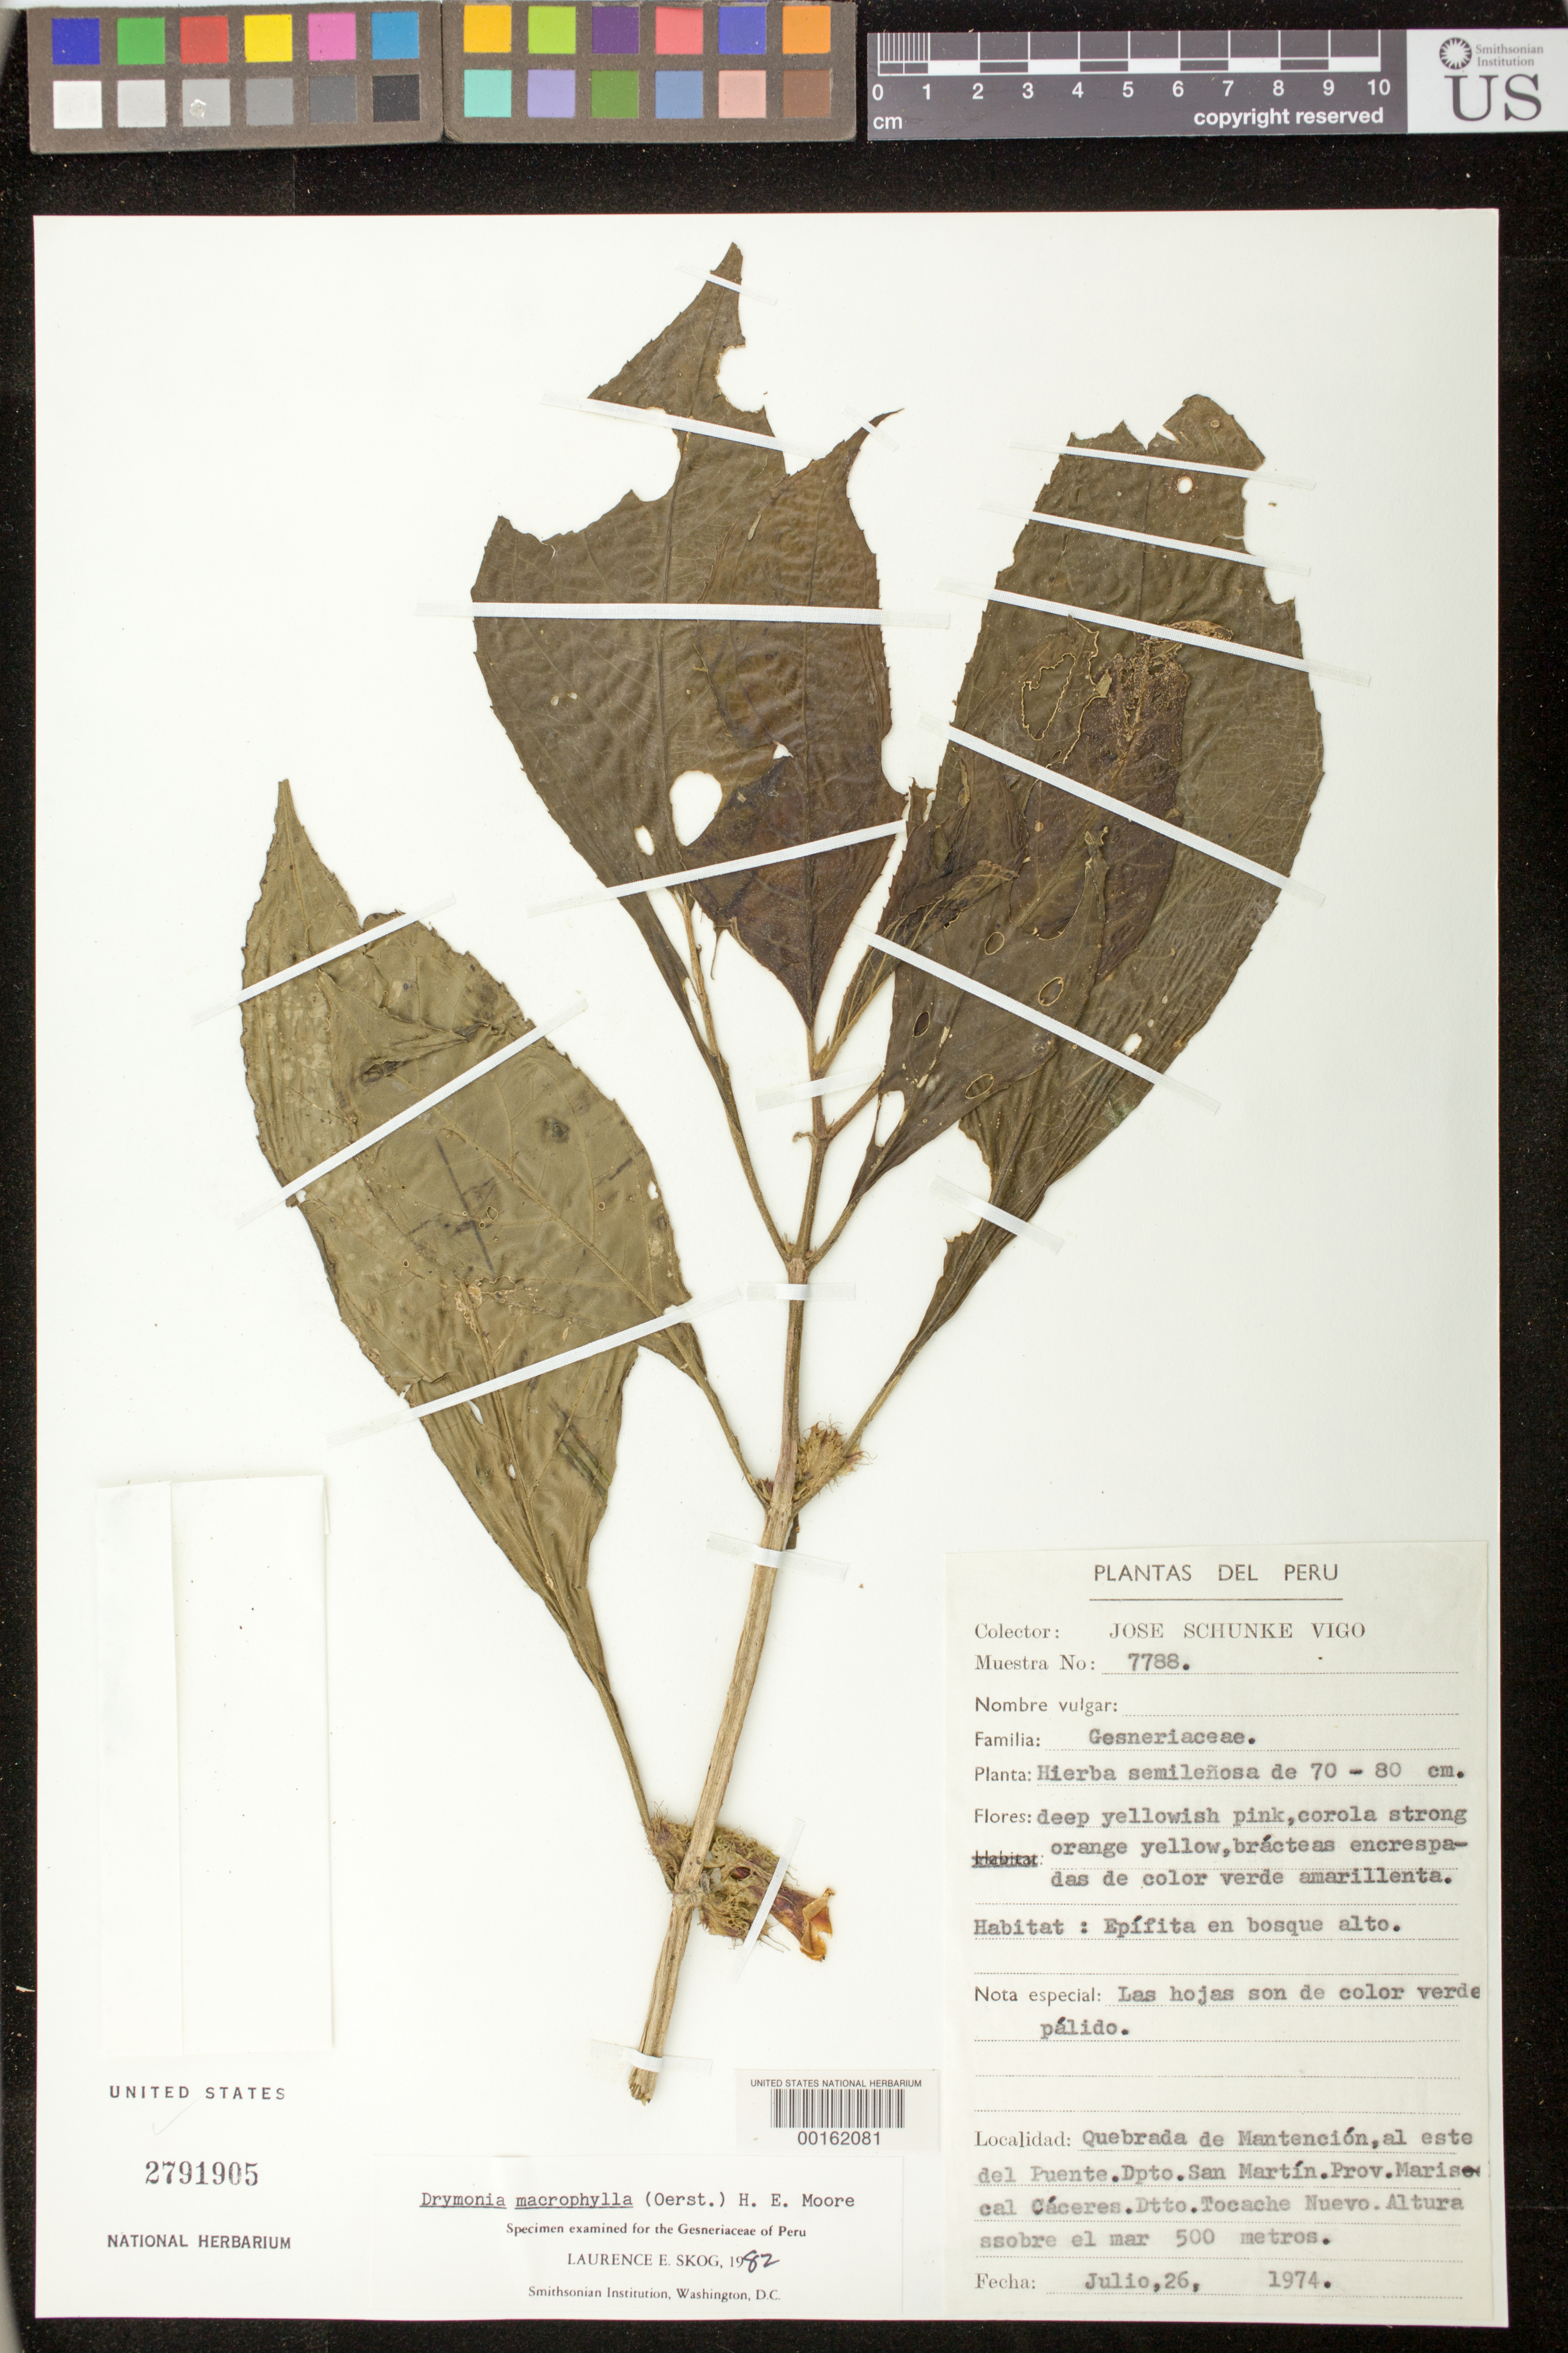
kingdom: Plantae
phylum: Tracheophyta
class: Magnoliopsida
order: Lamiales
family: Gesneriaceae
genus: Drymonia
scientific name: Drymonia macrophylla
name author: (Oerst.) H.E. Moore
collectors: J. Schunke Vigo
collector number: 7788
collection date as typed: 26 Jul 1974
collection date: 1974-07-26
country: Peru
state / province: San Martín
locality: Prov. Mariscal Cáceres, Dtto Tocache Nuevo, Quebrada de Mantencion, E of Puente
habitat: Epiphyte in tall forest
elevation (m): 500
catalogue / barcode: US 2791905